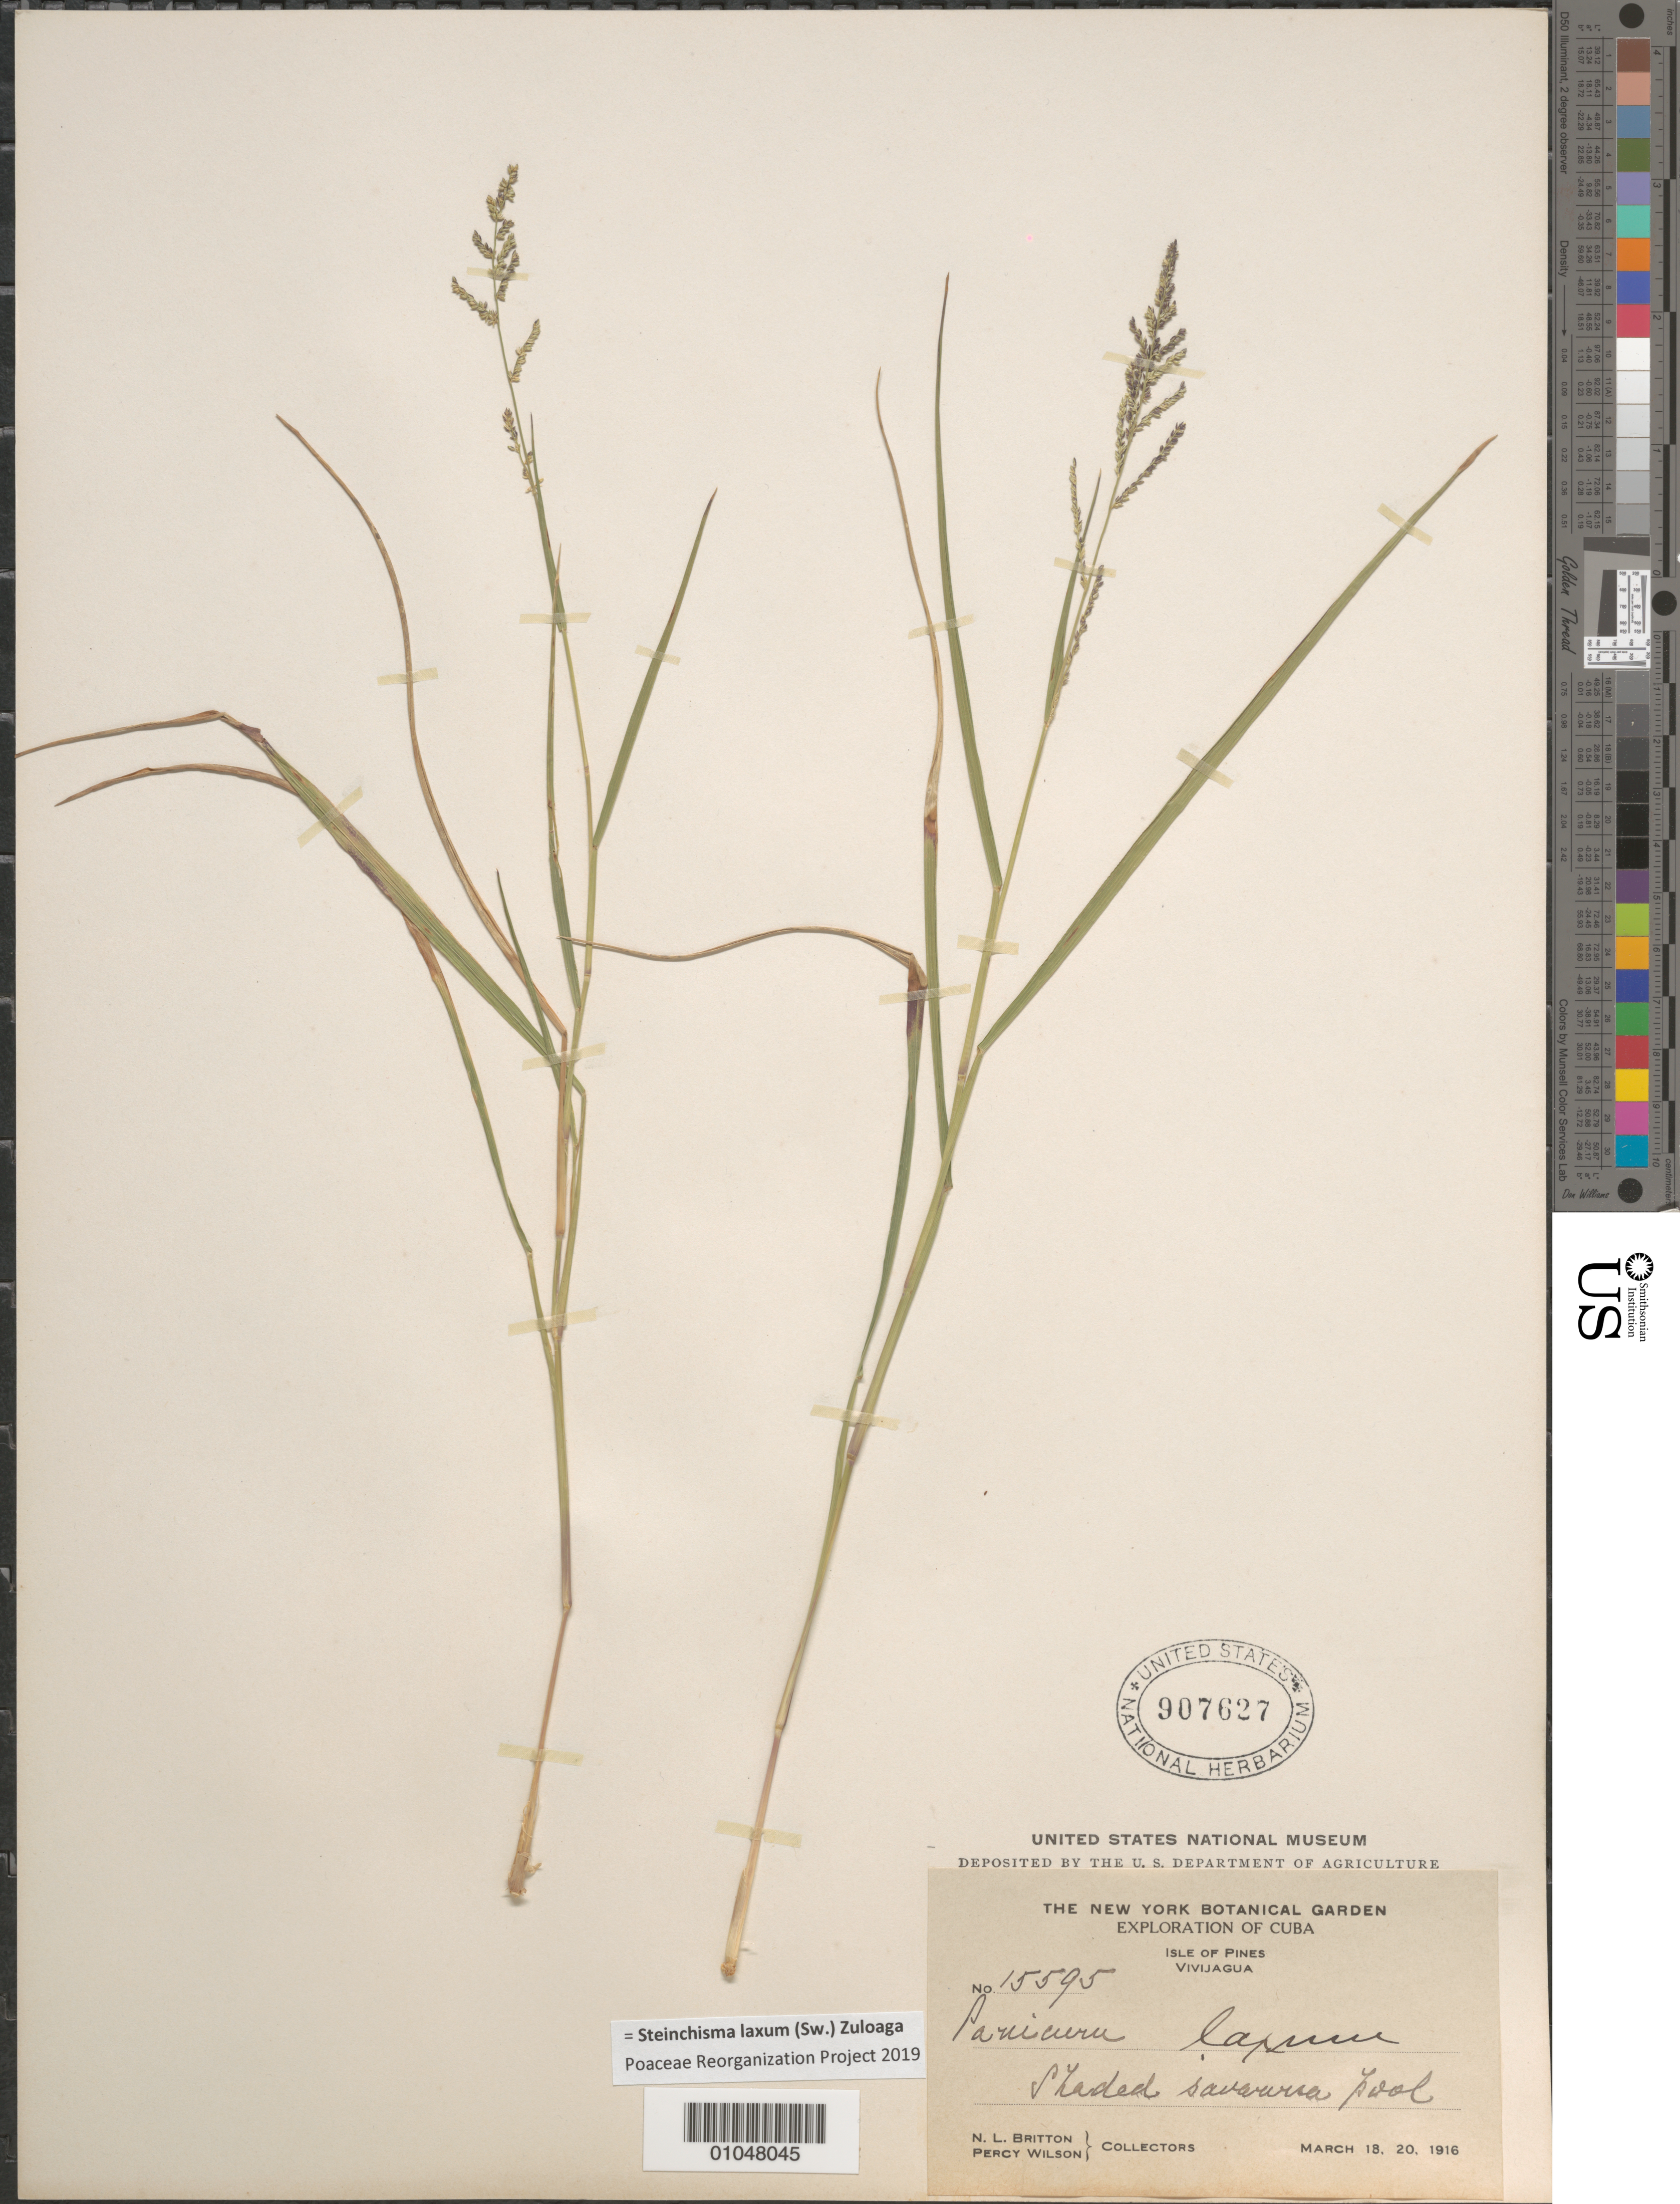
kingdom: Plantae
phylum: Tracheophyta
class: Liliopsida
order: Poales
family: Poaceae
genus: Panicum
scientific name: Panicum laxum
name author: Sw.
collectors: N. Britton & P. Wilson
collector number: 15595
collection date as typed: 18 Mar 1916 and 20 Mar 1916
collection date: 1916-03-18,1916-03-20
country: Cuba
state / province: Isla de la Juventud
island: Isla de la Juventud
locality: Vivijagua, shaded savanna pool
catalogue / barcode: US 907627